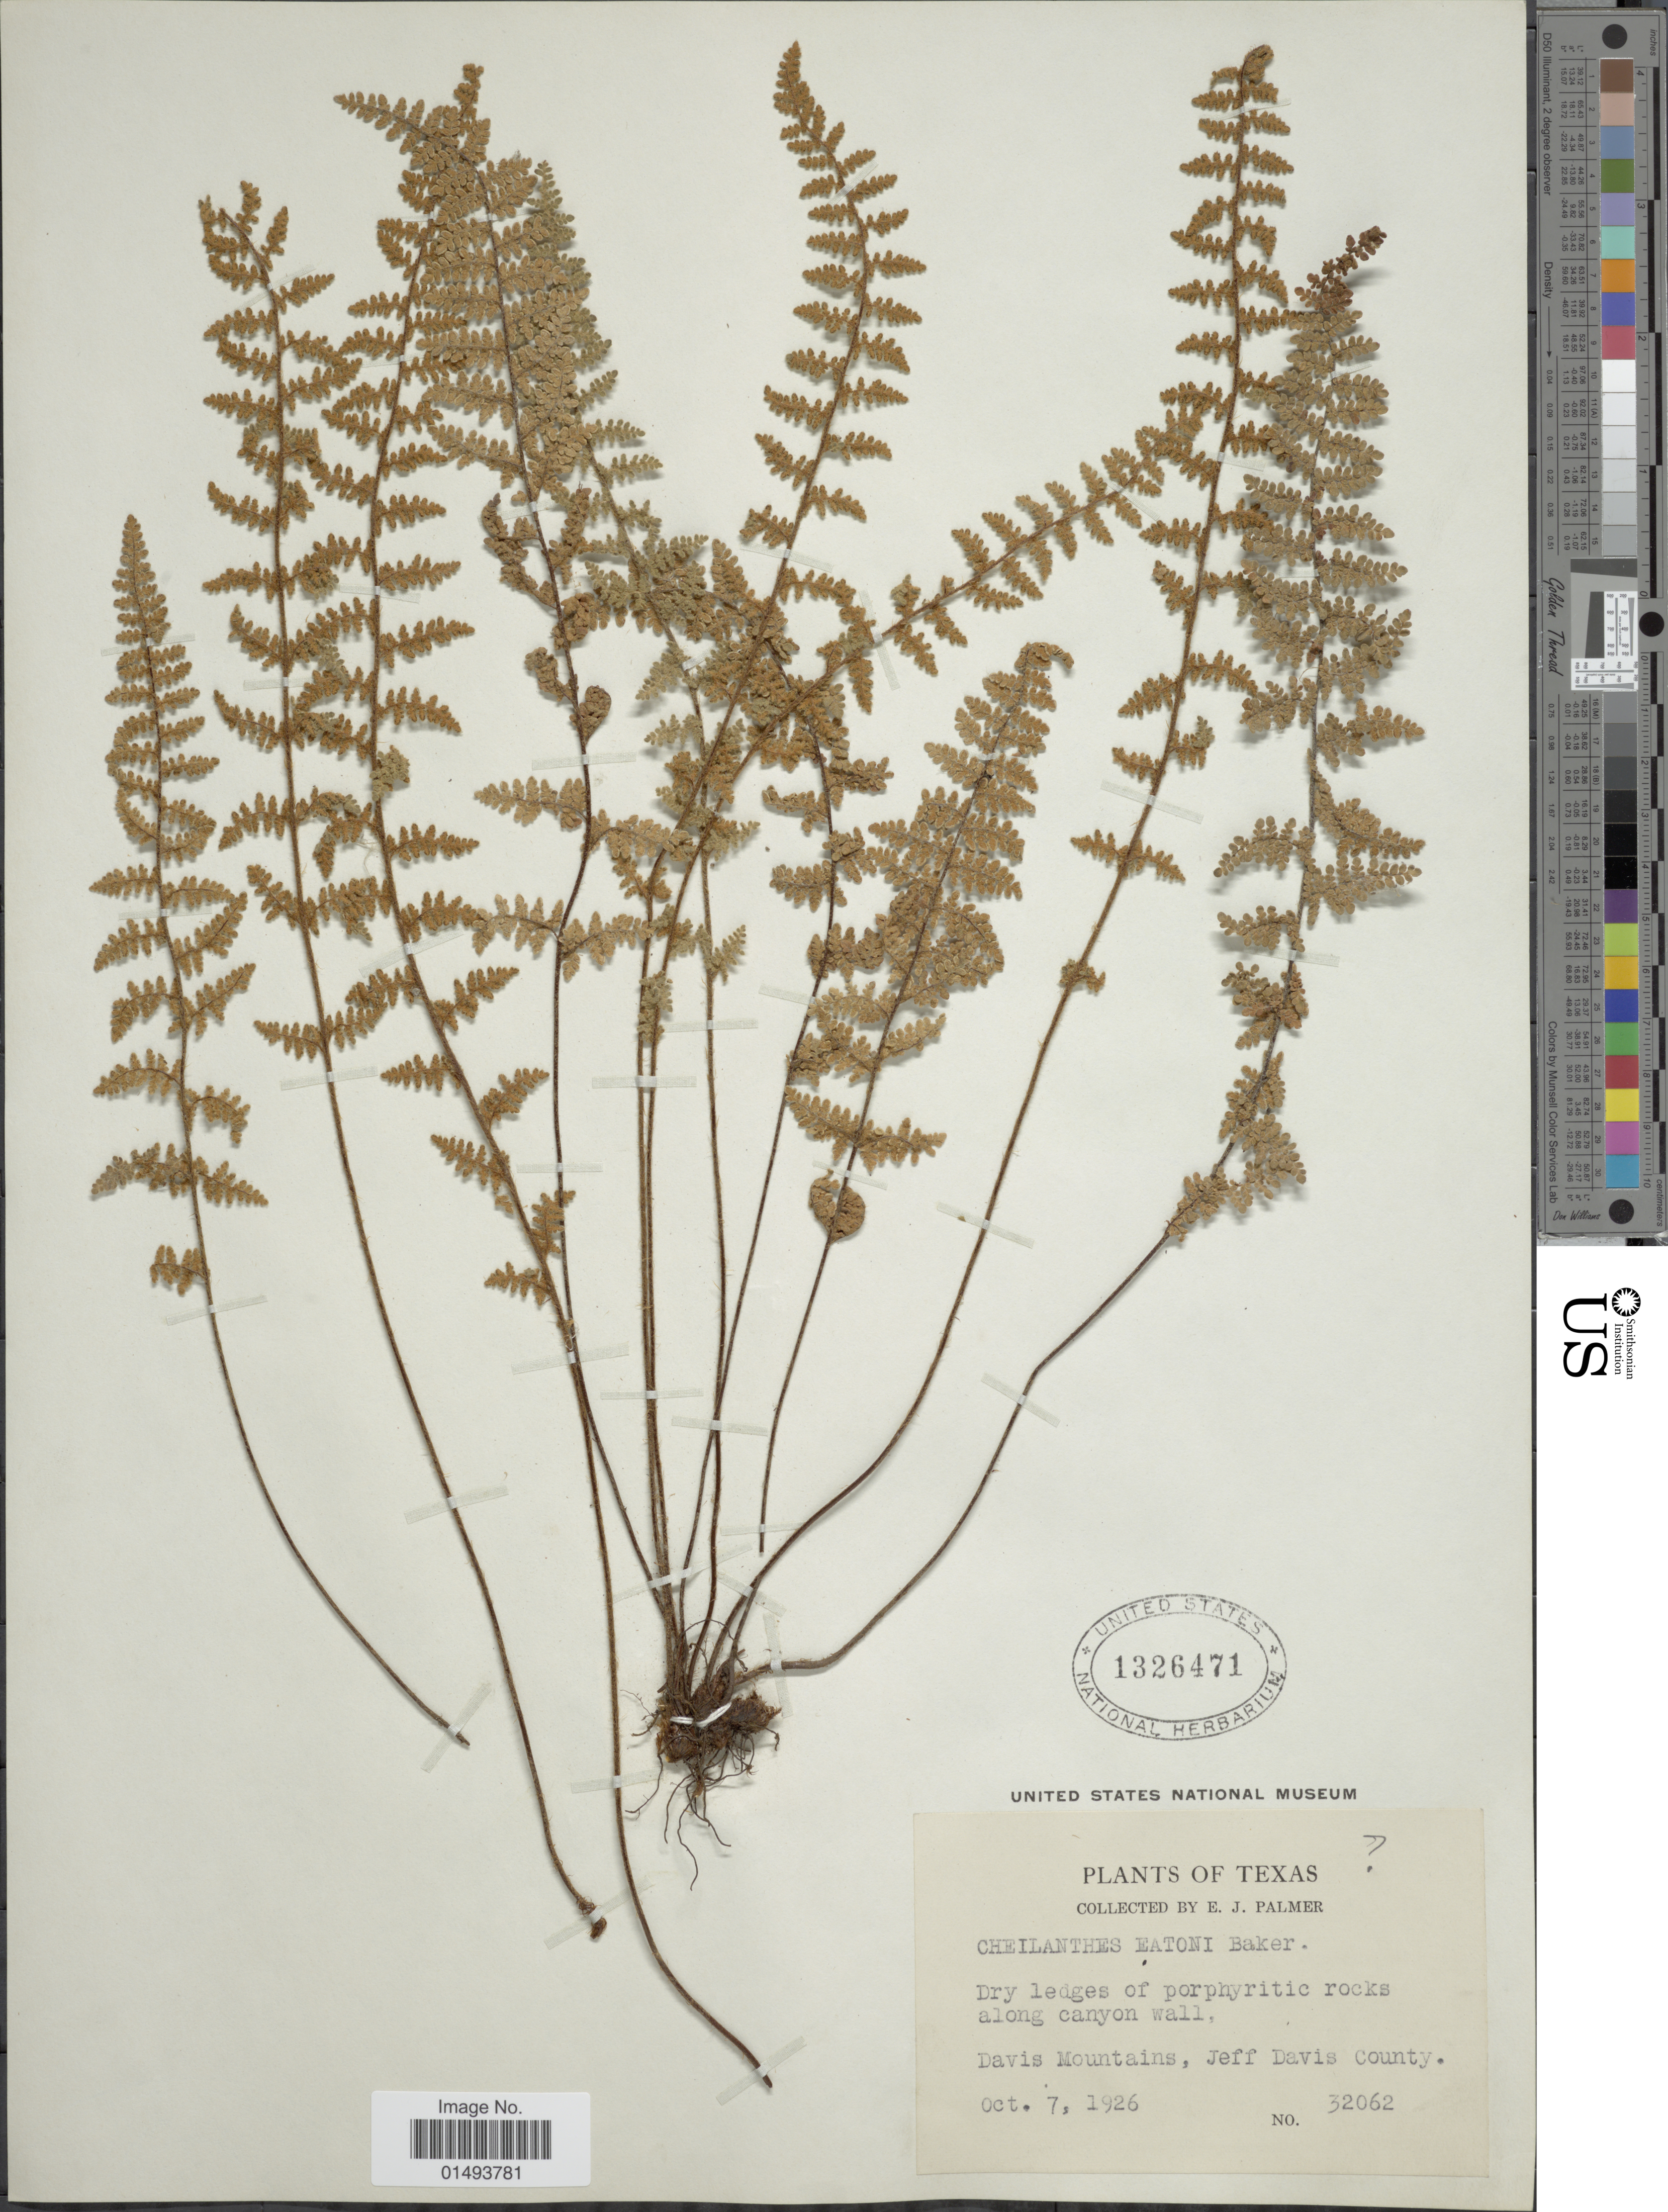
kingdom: Plantae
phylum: Tracheophyta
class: Polypodiopsida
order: Polypodiales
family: Pteridaceae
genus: Myriopteris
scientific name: Myriopteris rufa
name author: Fée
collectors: E. J. Palmer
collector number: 32062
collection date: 1926-10-07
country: United States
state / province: Texas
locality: Plants of Texas, Dry ledges of porphyritic rocks along canyon wall, Davis Mountains, Jeff Davis County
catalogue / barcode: US 1326471